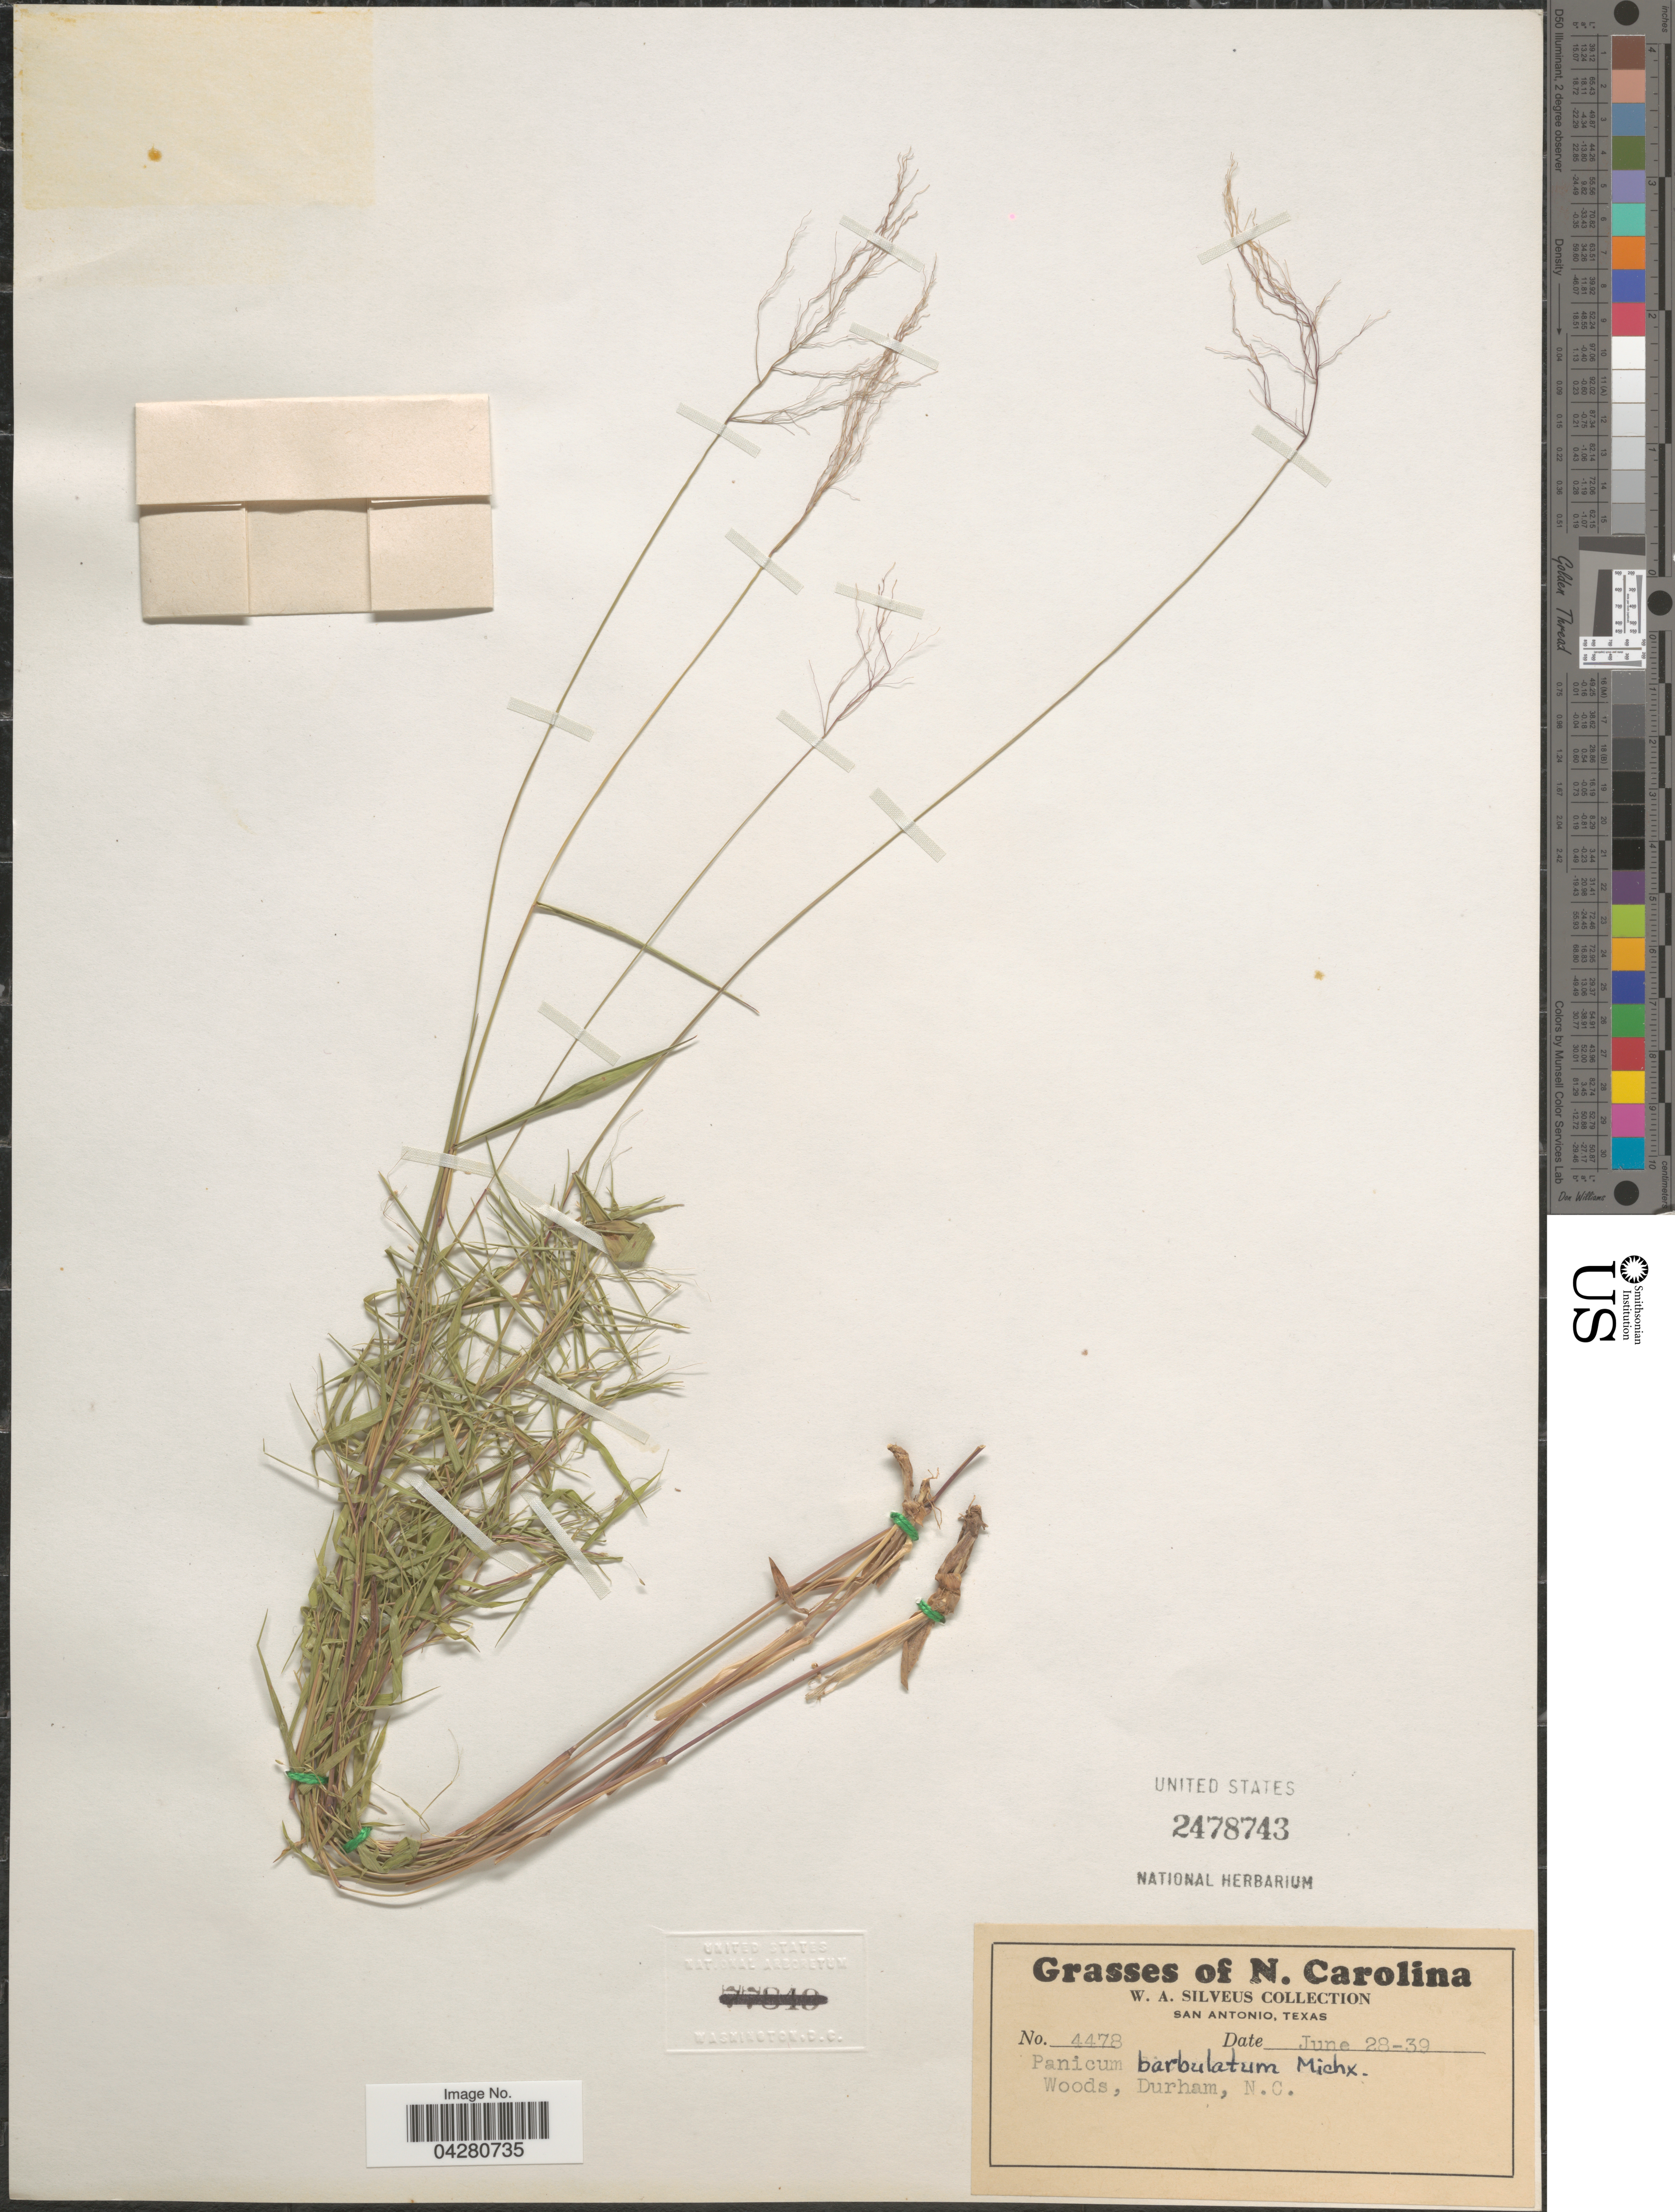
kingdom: Plantae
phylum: Tracheophyta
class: Liliopsida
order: Poales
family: Poaceae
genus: Dichanthelium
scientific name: Dichanthelium dichotomum var. dichotomum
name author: (L.) Gould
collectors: W. Silveus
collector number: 4478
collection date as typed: Transcribed d/m/y: 28/6/39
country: United States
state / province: North Carolina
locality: Woods, Durham.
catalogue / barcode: US 2478743